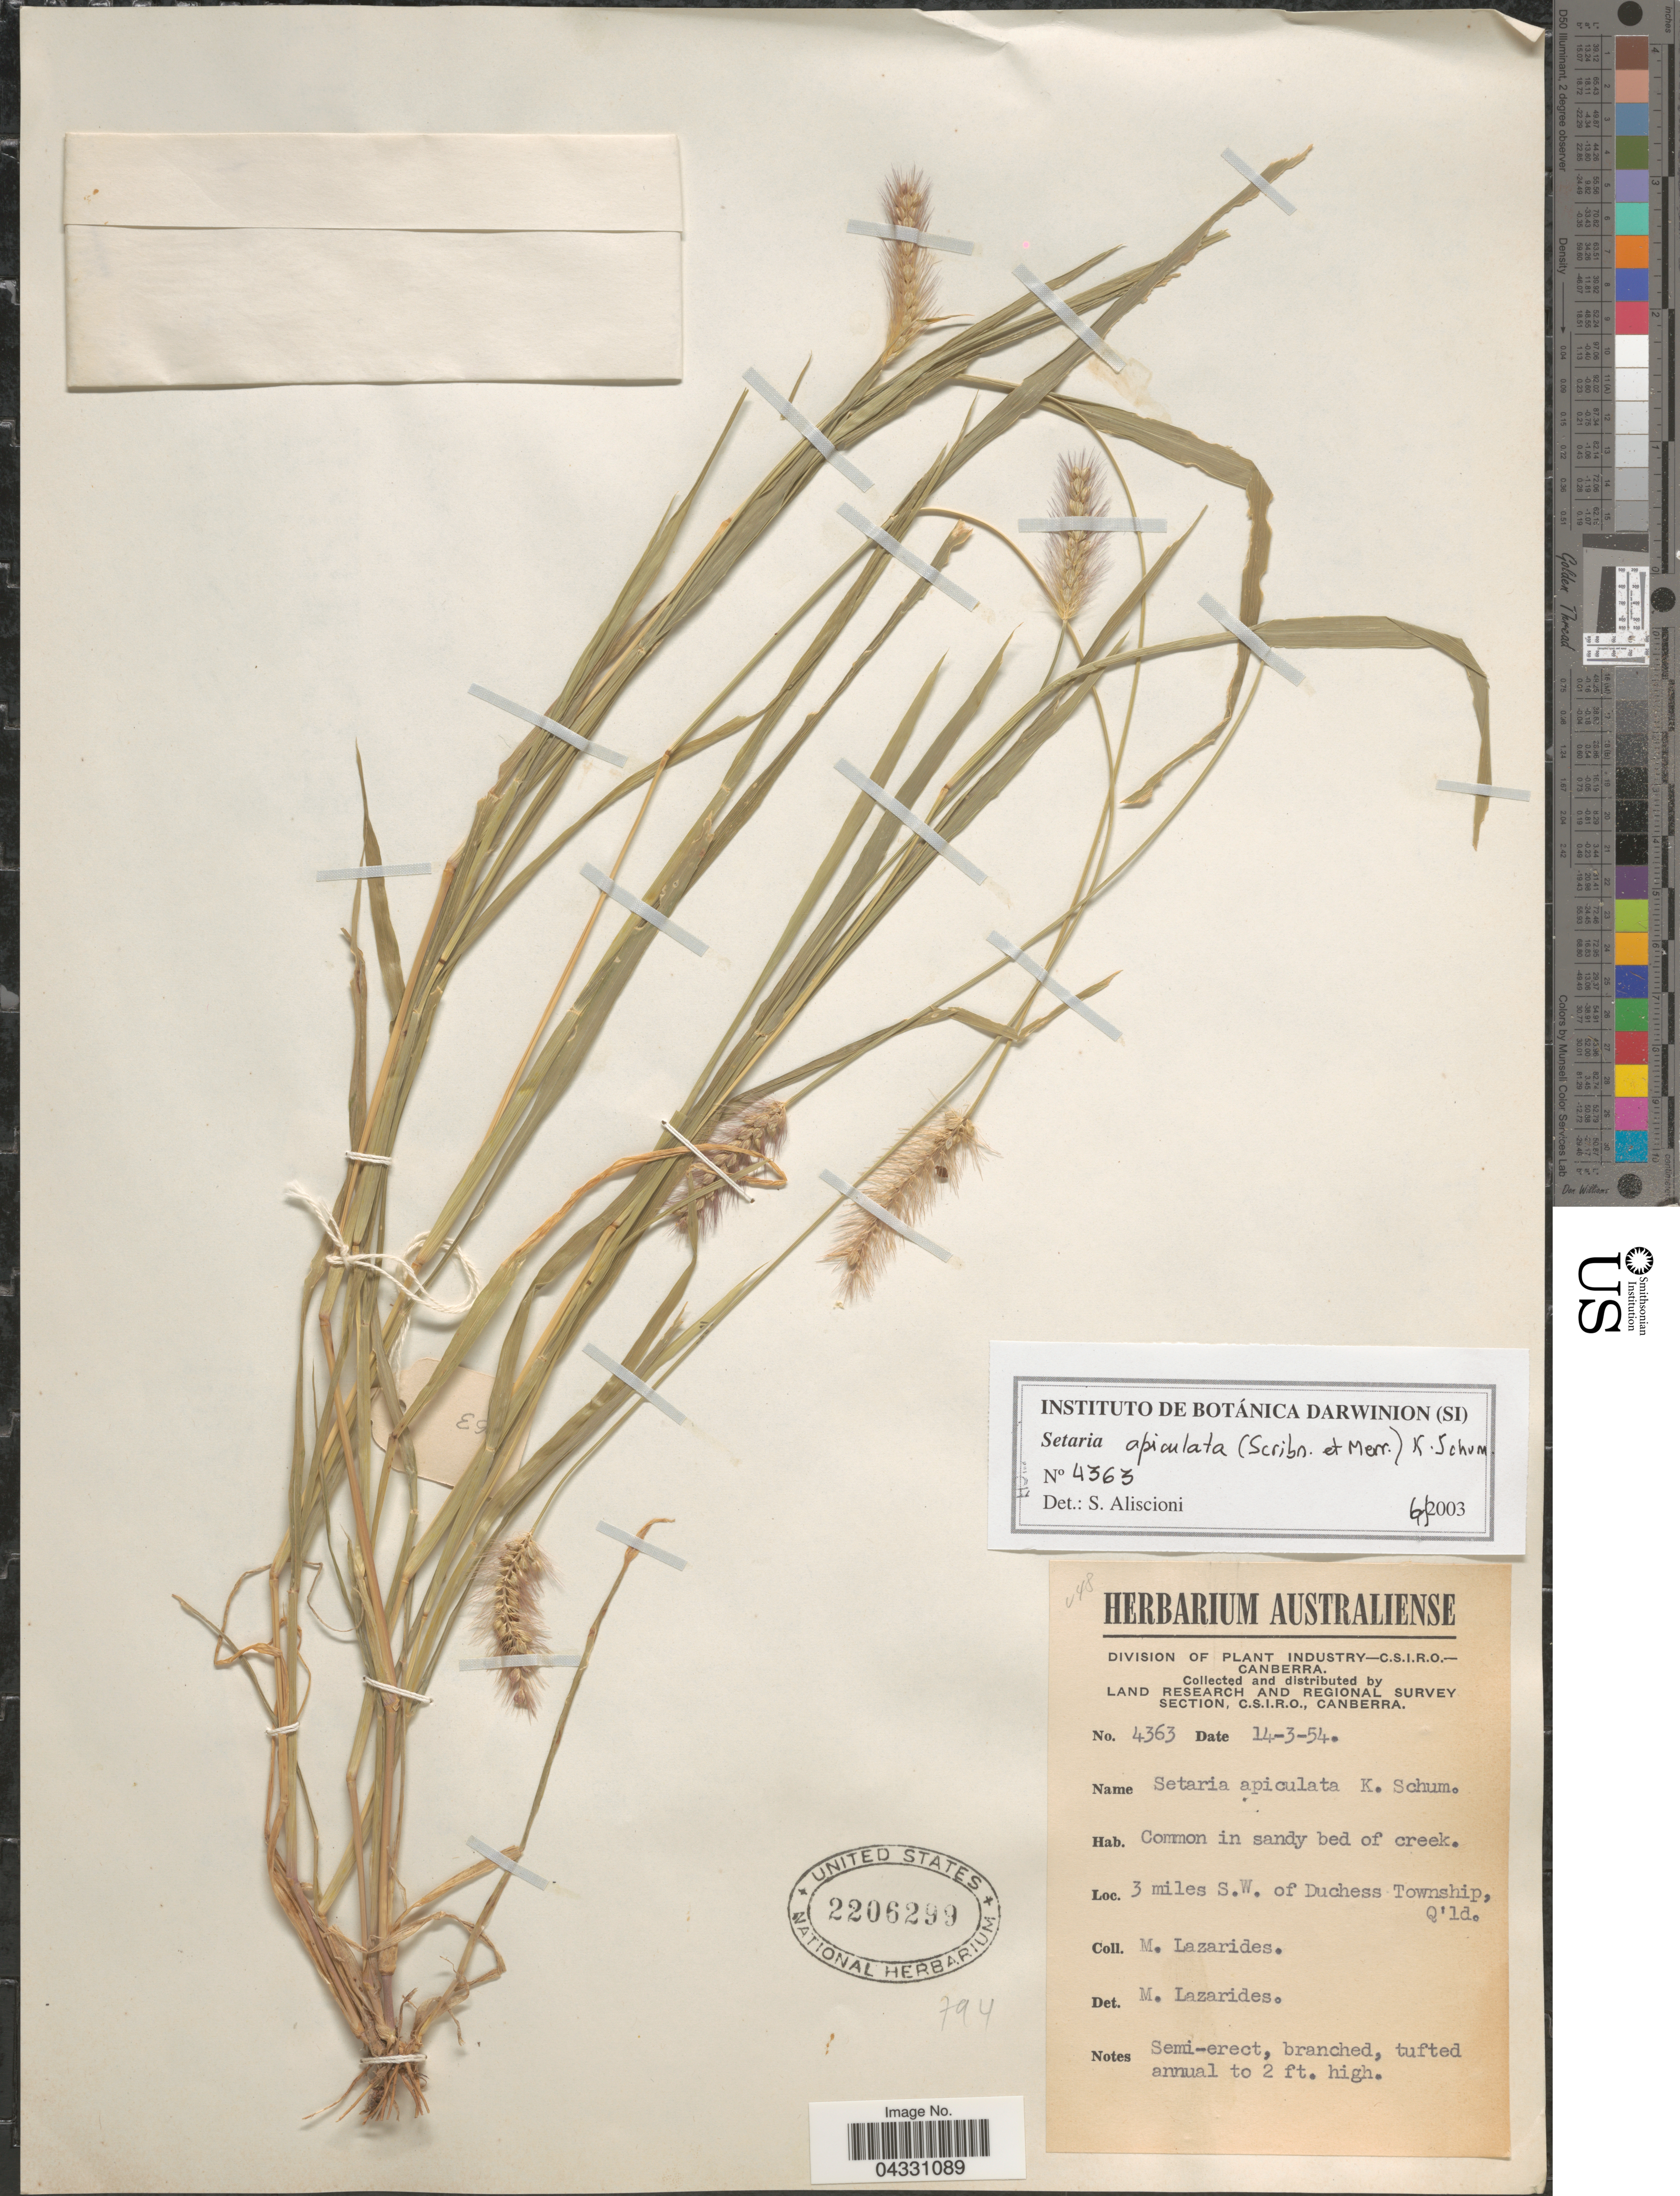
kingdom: Plantae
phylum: Tracheophyta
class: Liliopsida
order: Poales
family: Poaceae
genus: Setaria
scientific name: Setaria apiculata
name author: (Scribn. & Merr.) K. Schum.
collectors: M. Lazarides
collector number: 4363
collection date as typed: Transcribed d/m/y: 14/3/54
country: Australia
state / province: Queensland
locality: Land Research and Regional Survey Section. 3 miles S.W. of Duchess Township.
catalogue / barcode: US 2206299